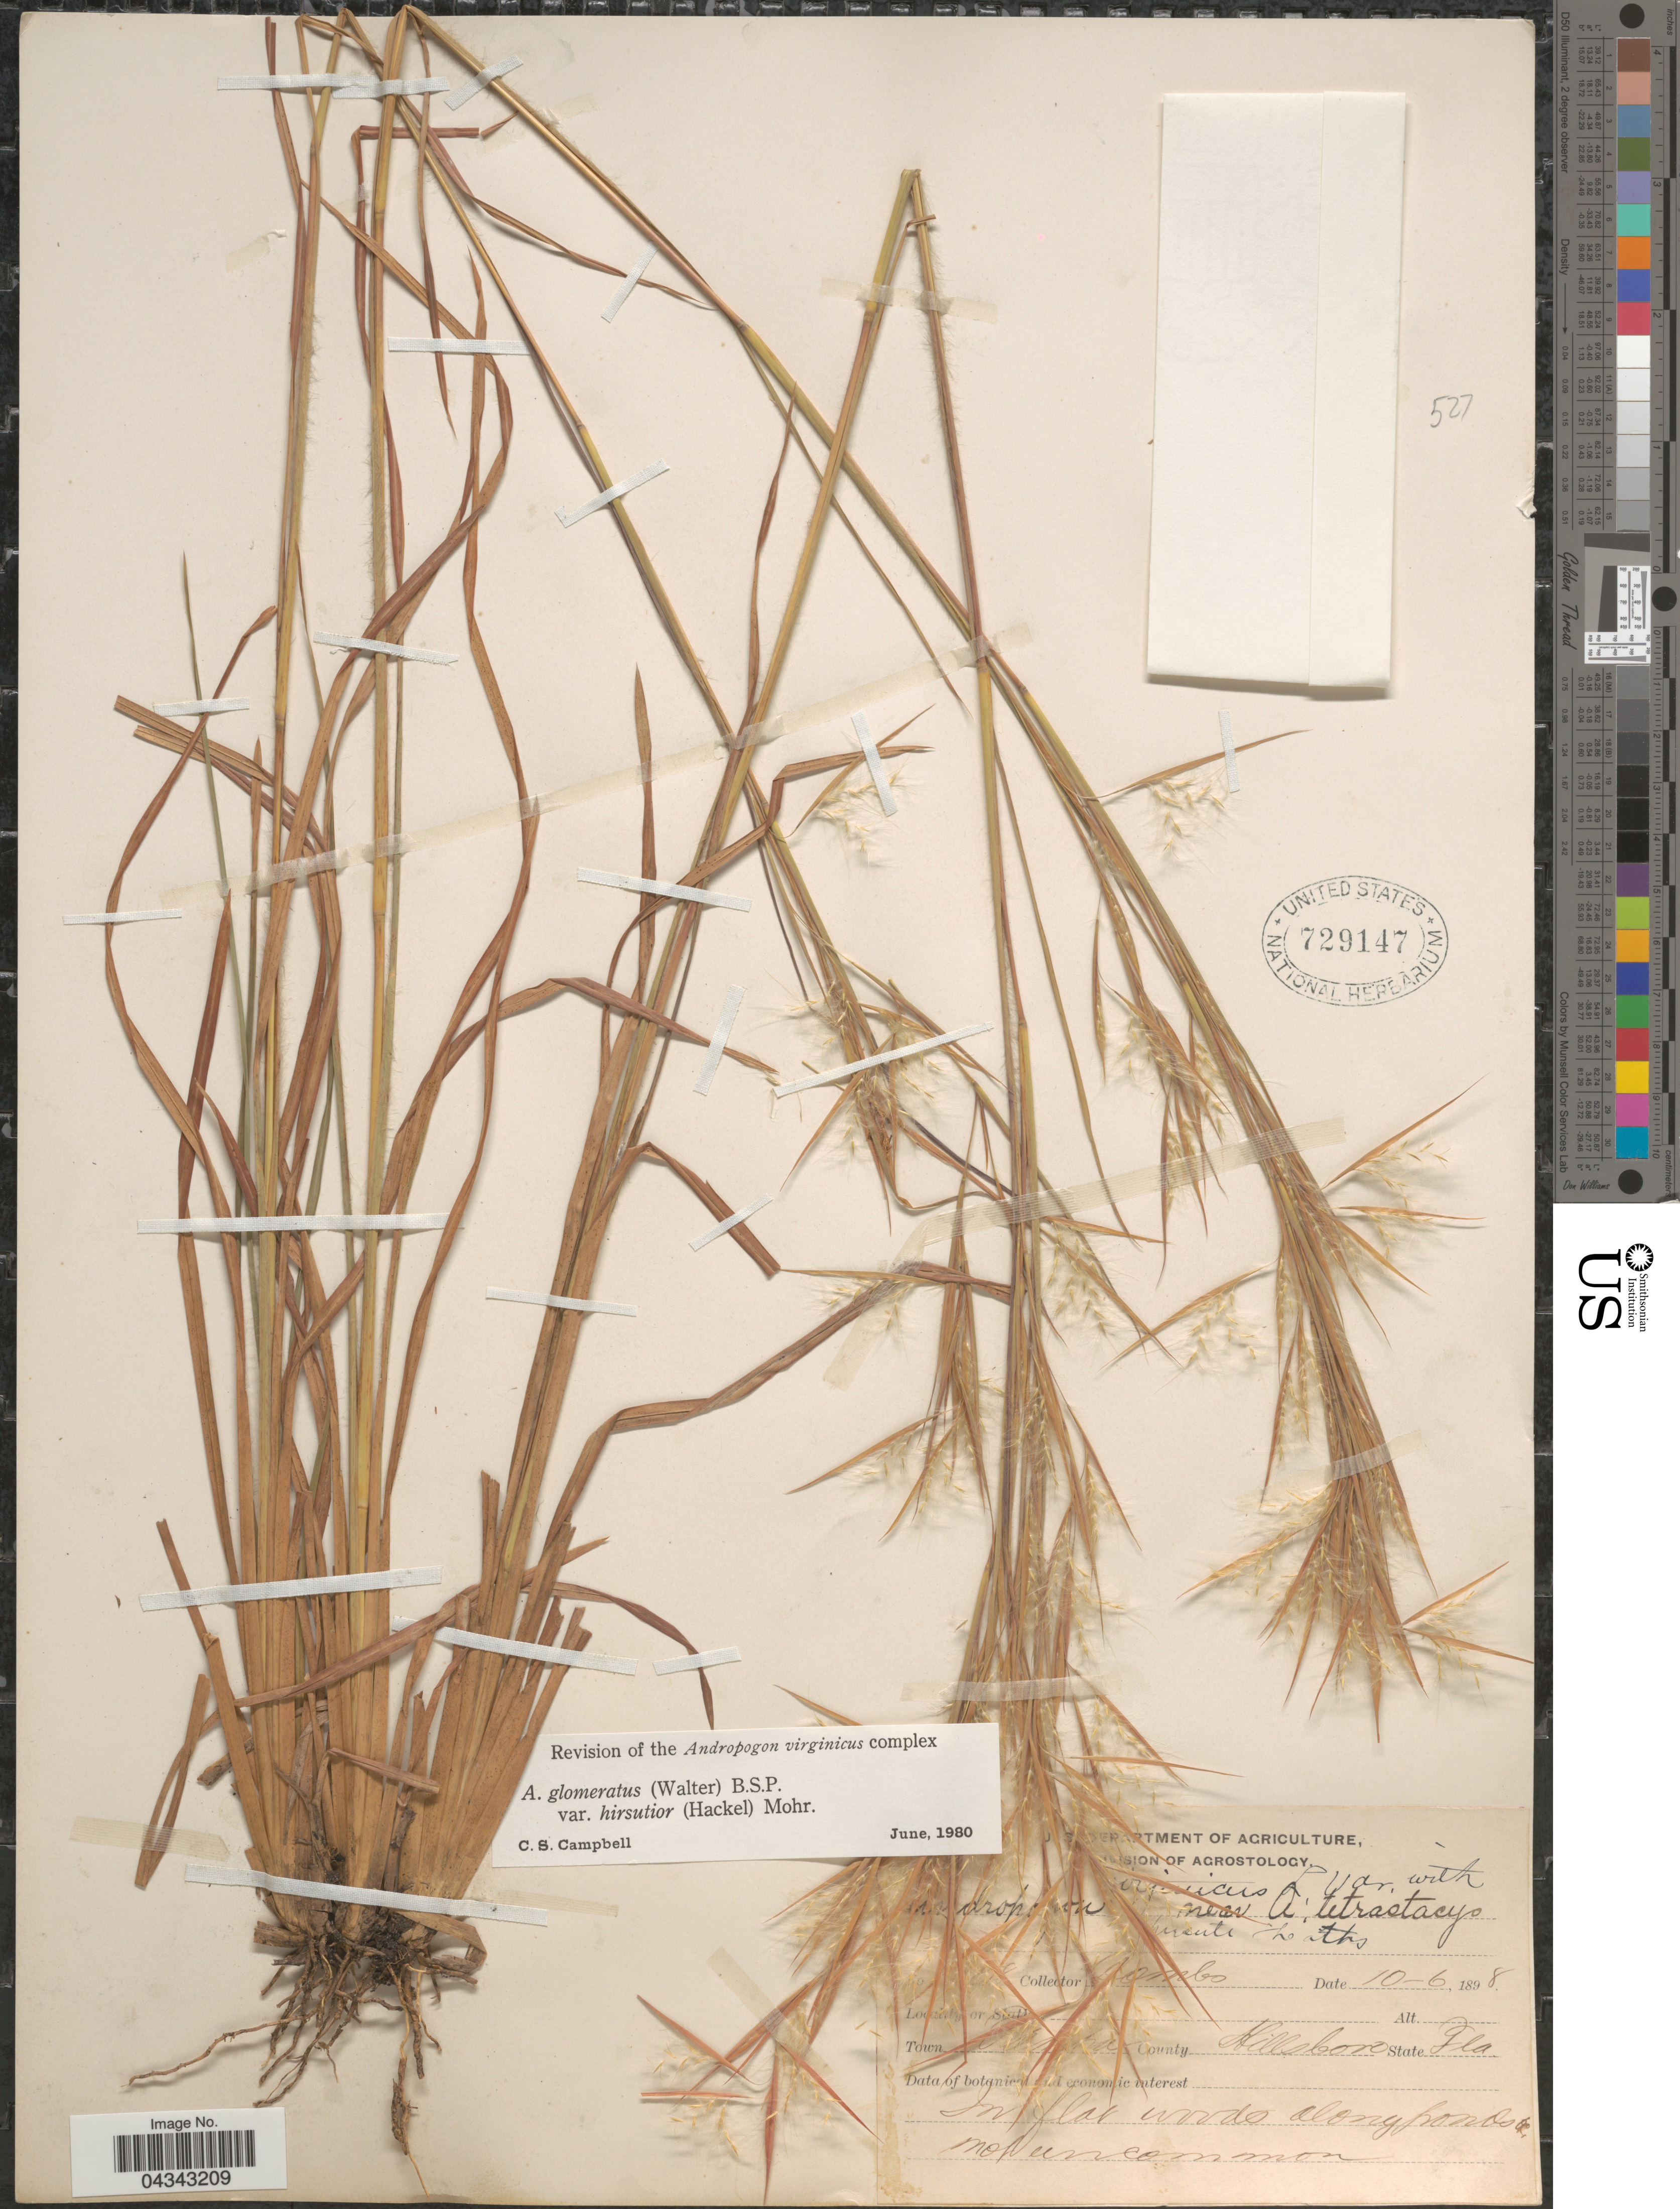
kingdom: Plantae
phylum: Tracheophyta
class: Liliopsida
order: Poales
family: Poaceae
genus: Andropogon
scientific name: Andropogon glomeratus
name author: (Walter) Britton, Stearns & Poggenb.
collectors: -. Combs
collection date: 1898-10-06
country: United States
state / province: Florida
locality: Town [illegible text]. County Hillsboro.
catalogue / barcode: US 729147